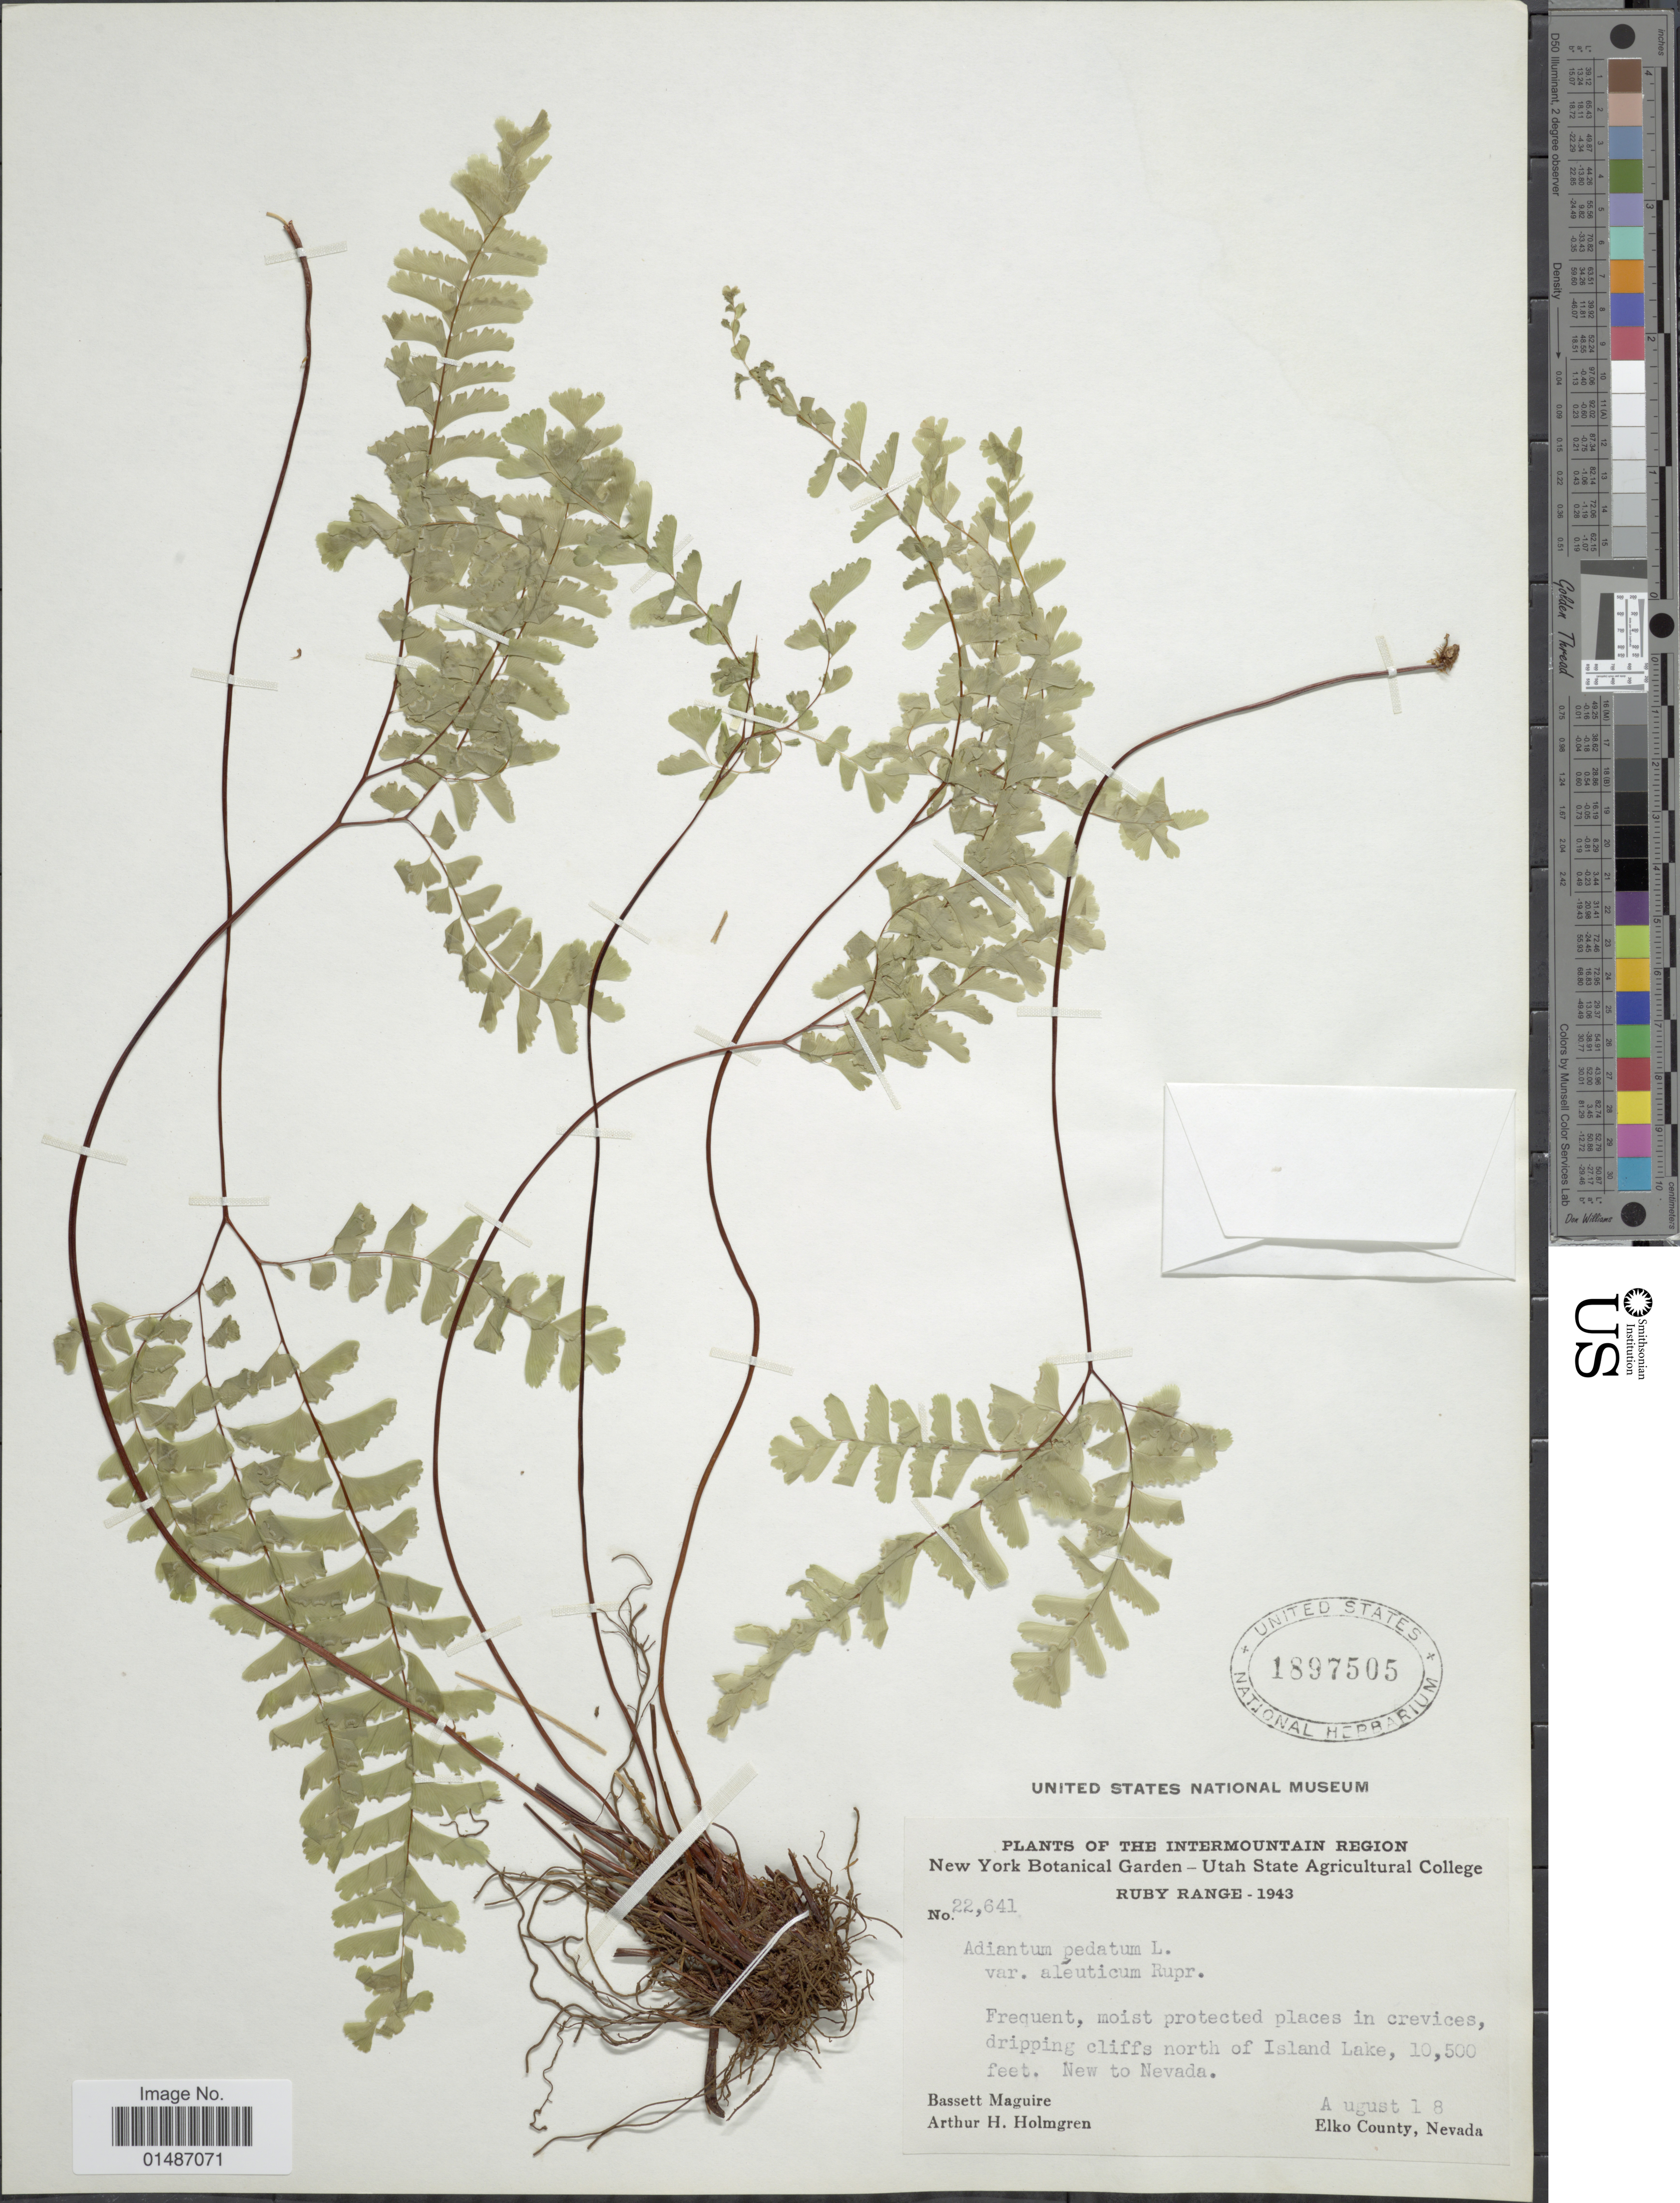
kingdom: Plantae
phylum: Tracheophyta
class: Polypodiopsida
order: Polypodiales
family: Pteridaceae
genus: Adiantum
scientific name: Adiantum pedatum var. pedatum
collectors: B. Maguire & A. H. Holmgren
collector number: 22641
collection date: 1943-08-18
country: United States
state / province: Nevada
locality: Intermountain Region. Frequent, moist protected places in crevices, dripping cliffs north of Island Lake. Elko County.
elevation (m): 3200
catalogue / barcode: US 1897505